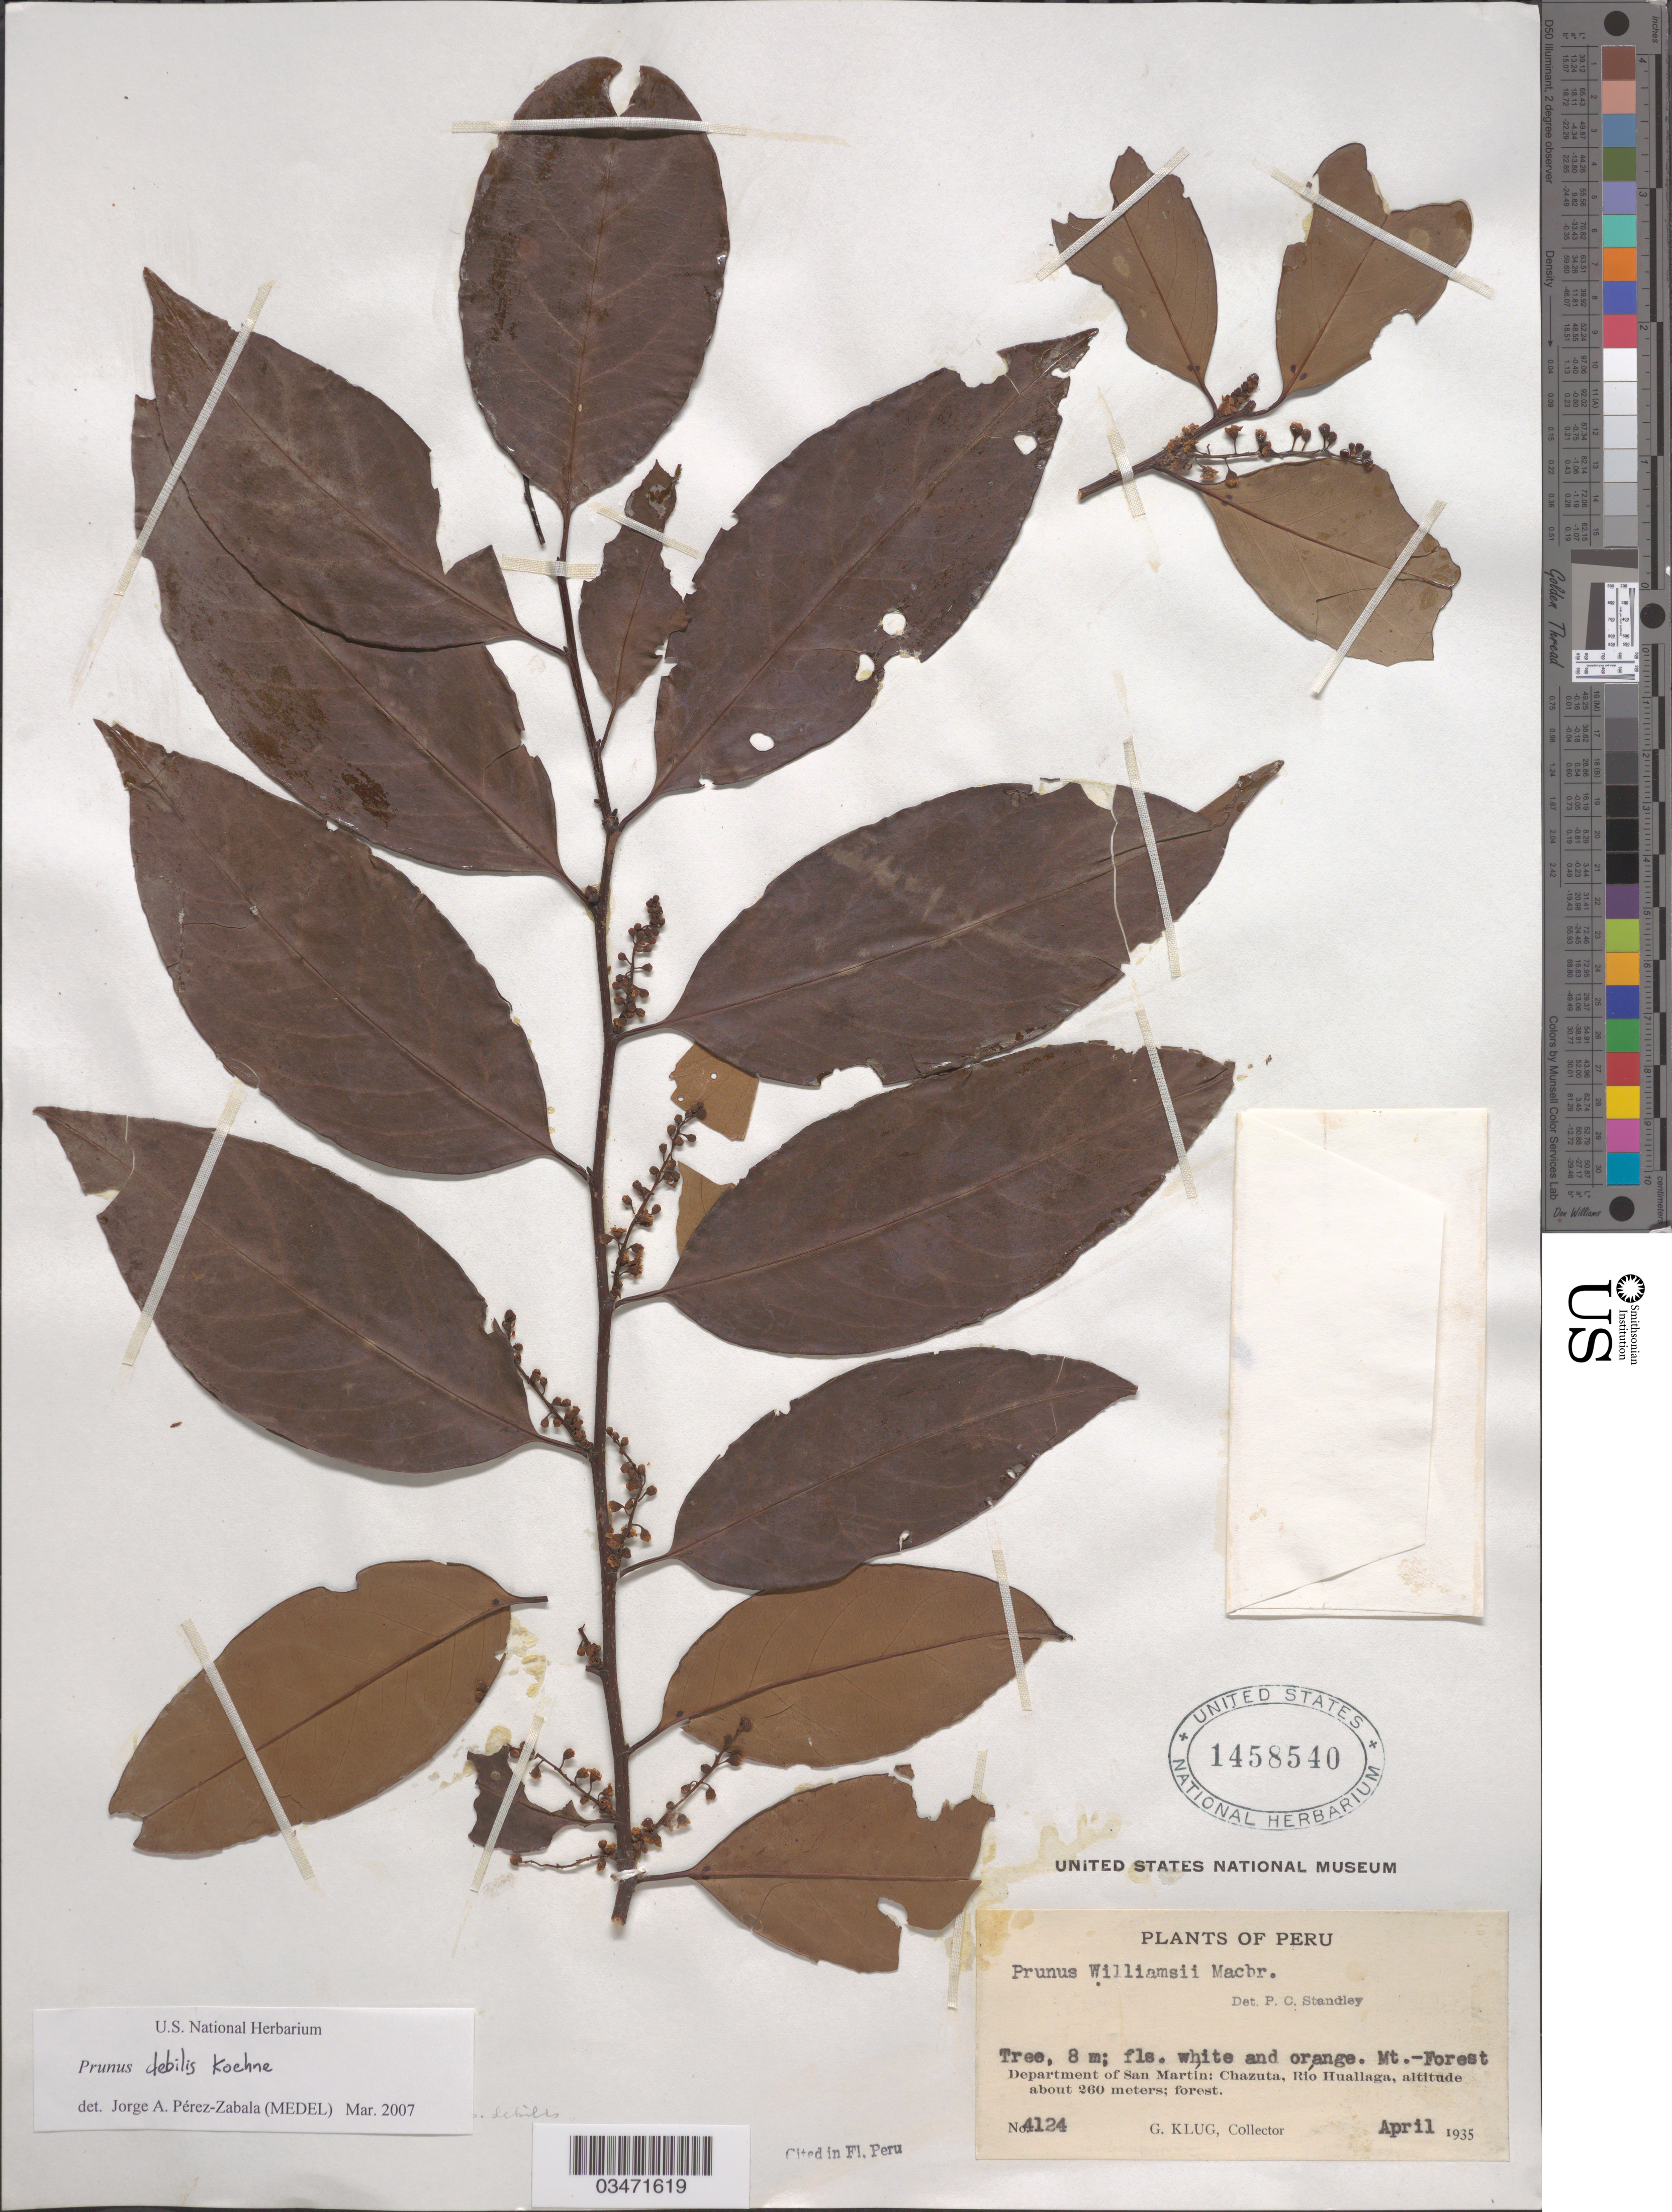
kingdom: Plantae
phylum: Tracheophyta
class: Magnoliopsida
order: Rosales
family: Rosaceae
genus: Prunus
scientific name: Prunus debilis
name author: Koehne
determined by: Pérez-Zabala, Jorge A.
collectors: G. Klug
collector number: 4124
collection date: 1935-04-11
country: Peru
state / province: San Martín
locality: Chazuta, Río Hualiaga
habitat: Mt.-forest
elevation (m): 260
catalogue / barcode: US 1458540